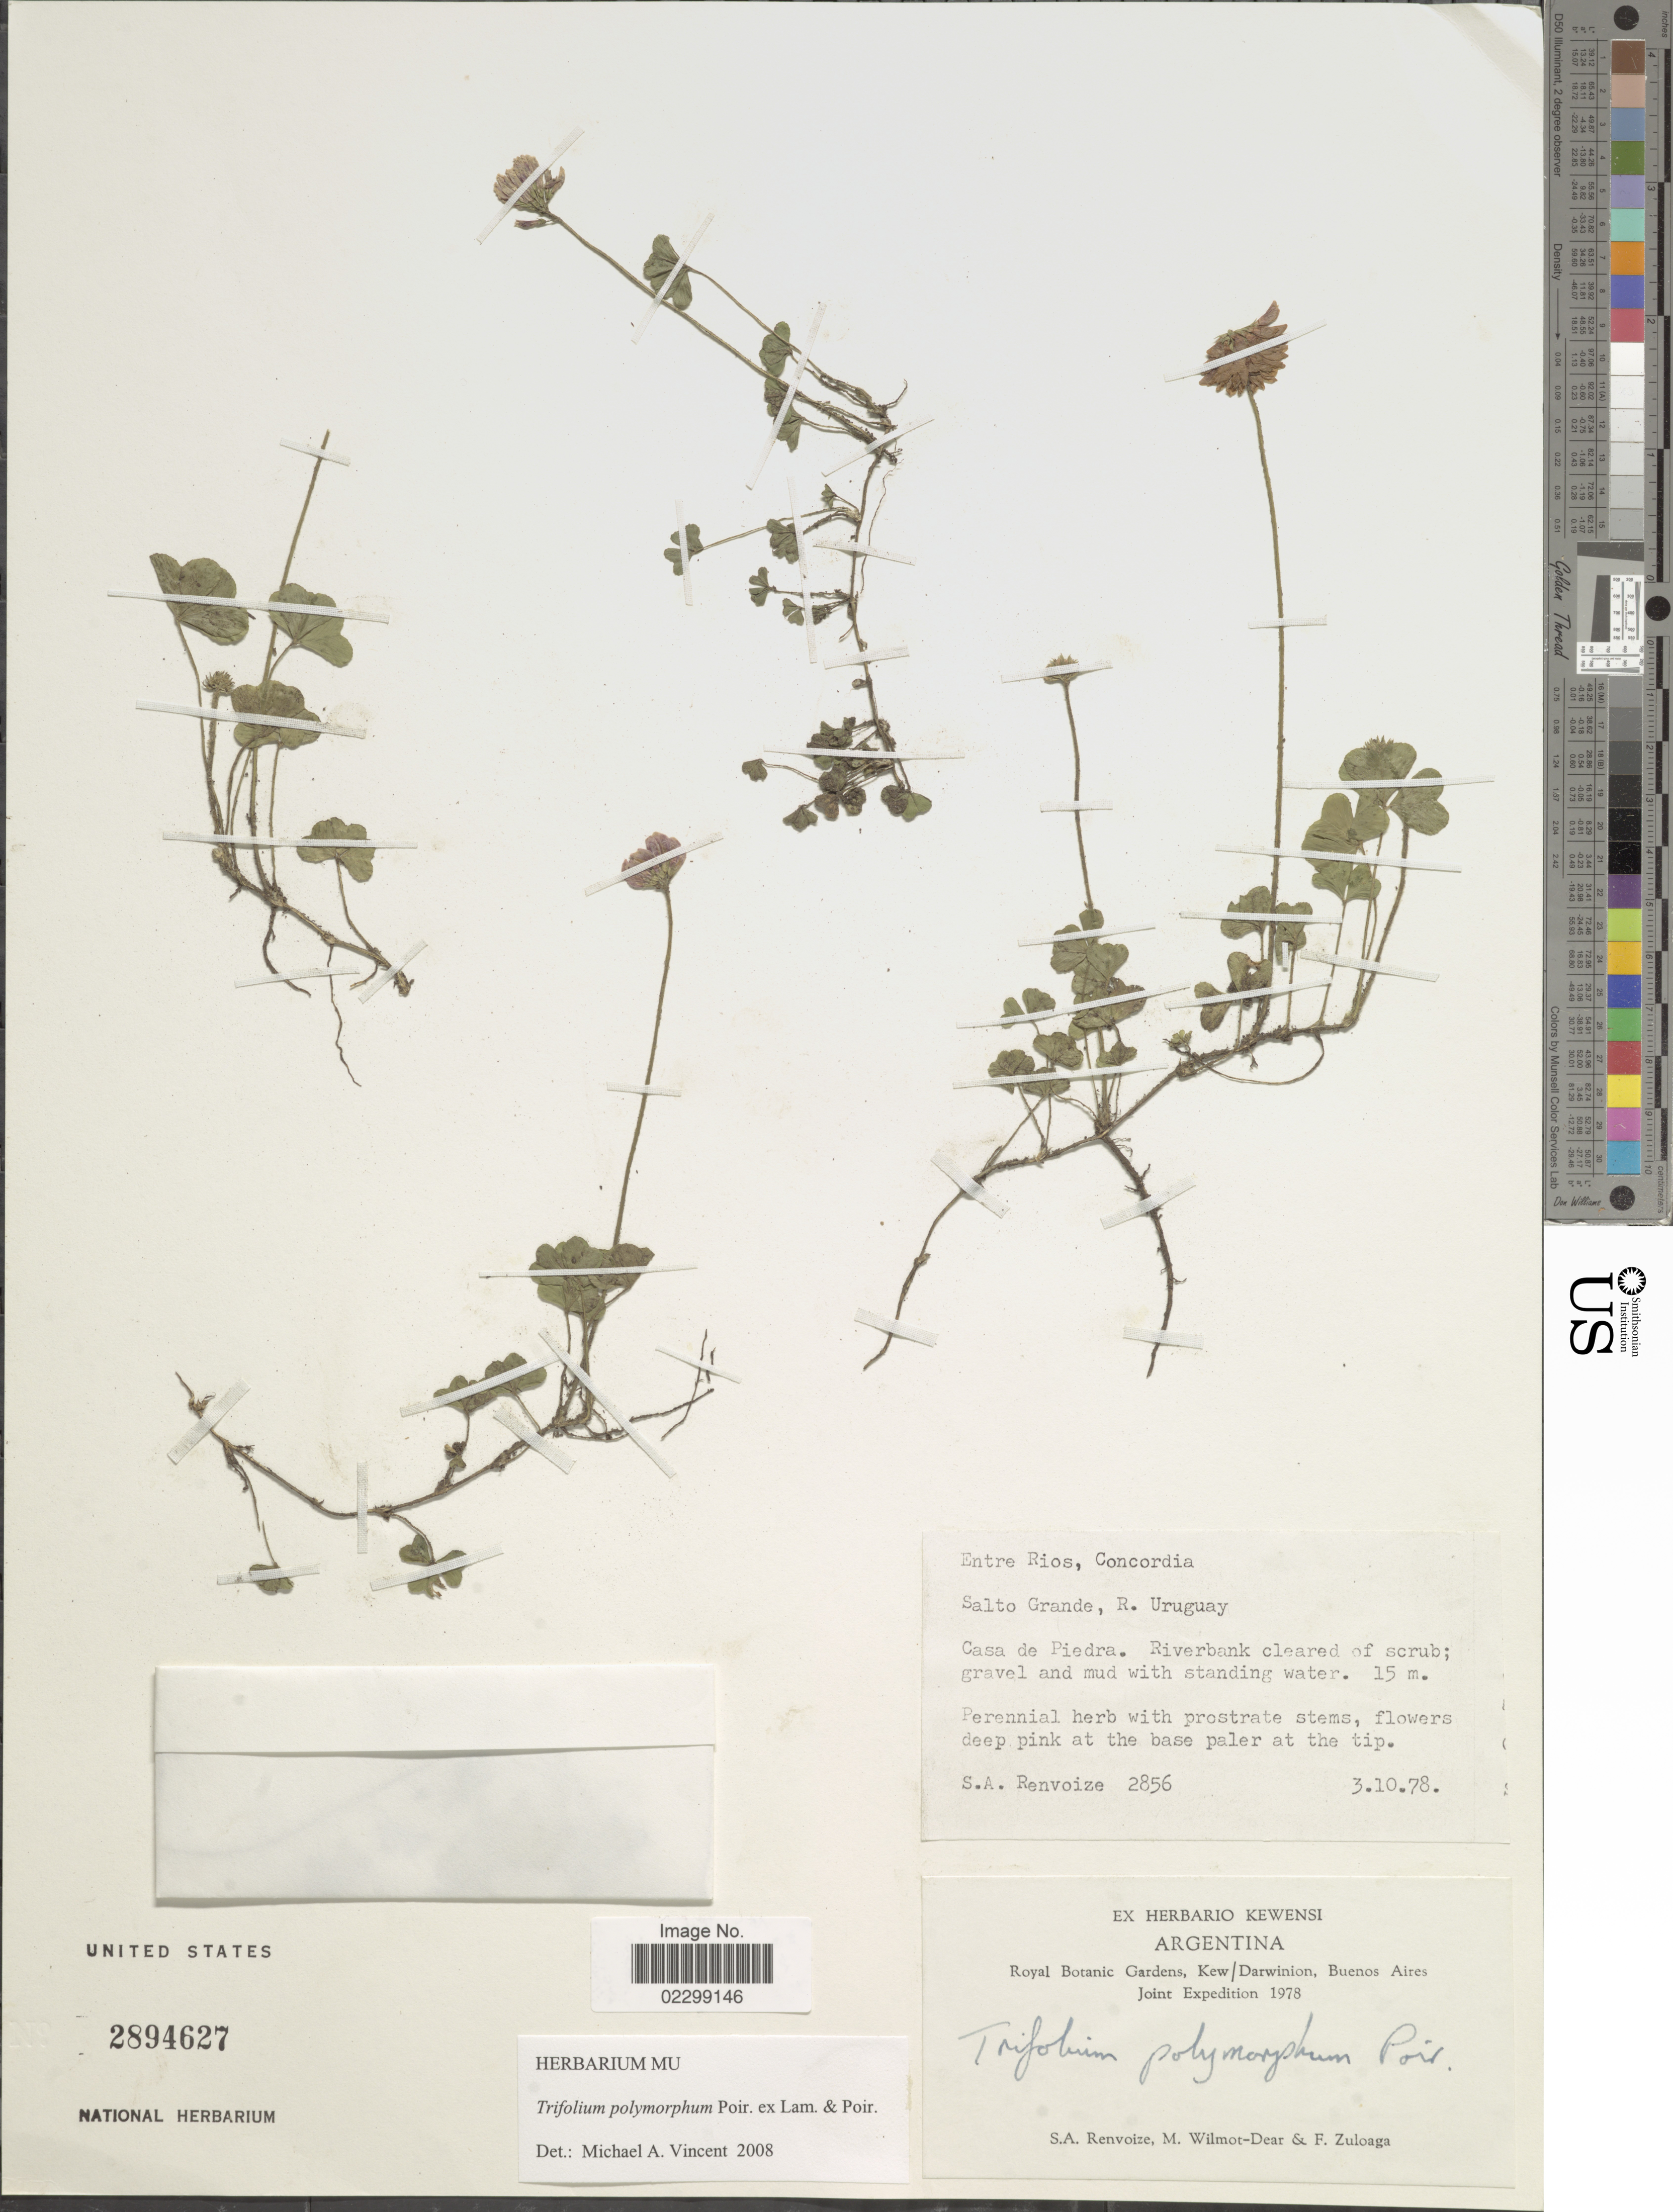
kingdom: Plantae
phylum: Tracheophyta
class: Magnoliopsida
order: Fabales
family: Fabaceae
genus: Trifolium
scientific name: Trifolium polymorphum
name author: Poir.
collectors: S. A. Renvoize, M. Wilmot-Dear & F. Zuloaga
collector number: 2856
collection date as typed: Transcribed d/m/y: 3/10/78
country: Argentina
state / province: Buenos Aires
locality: Buenos Aires Joint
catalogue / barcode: US 2894627